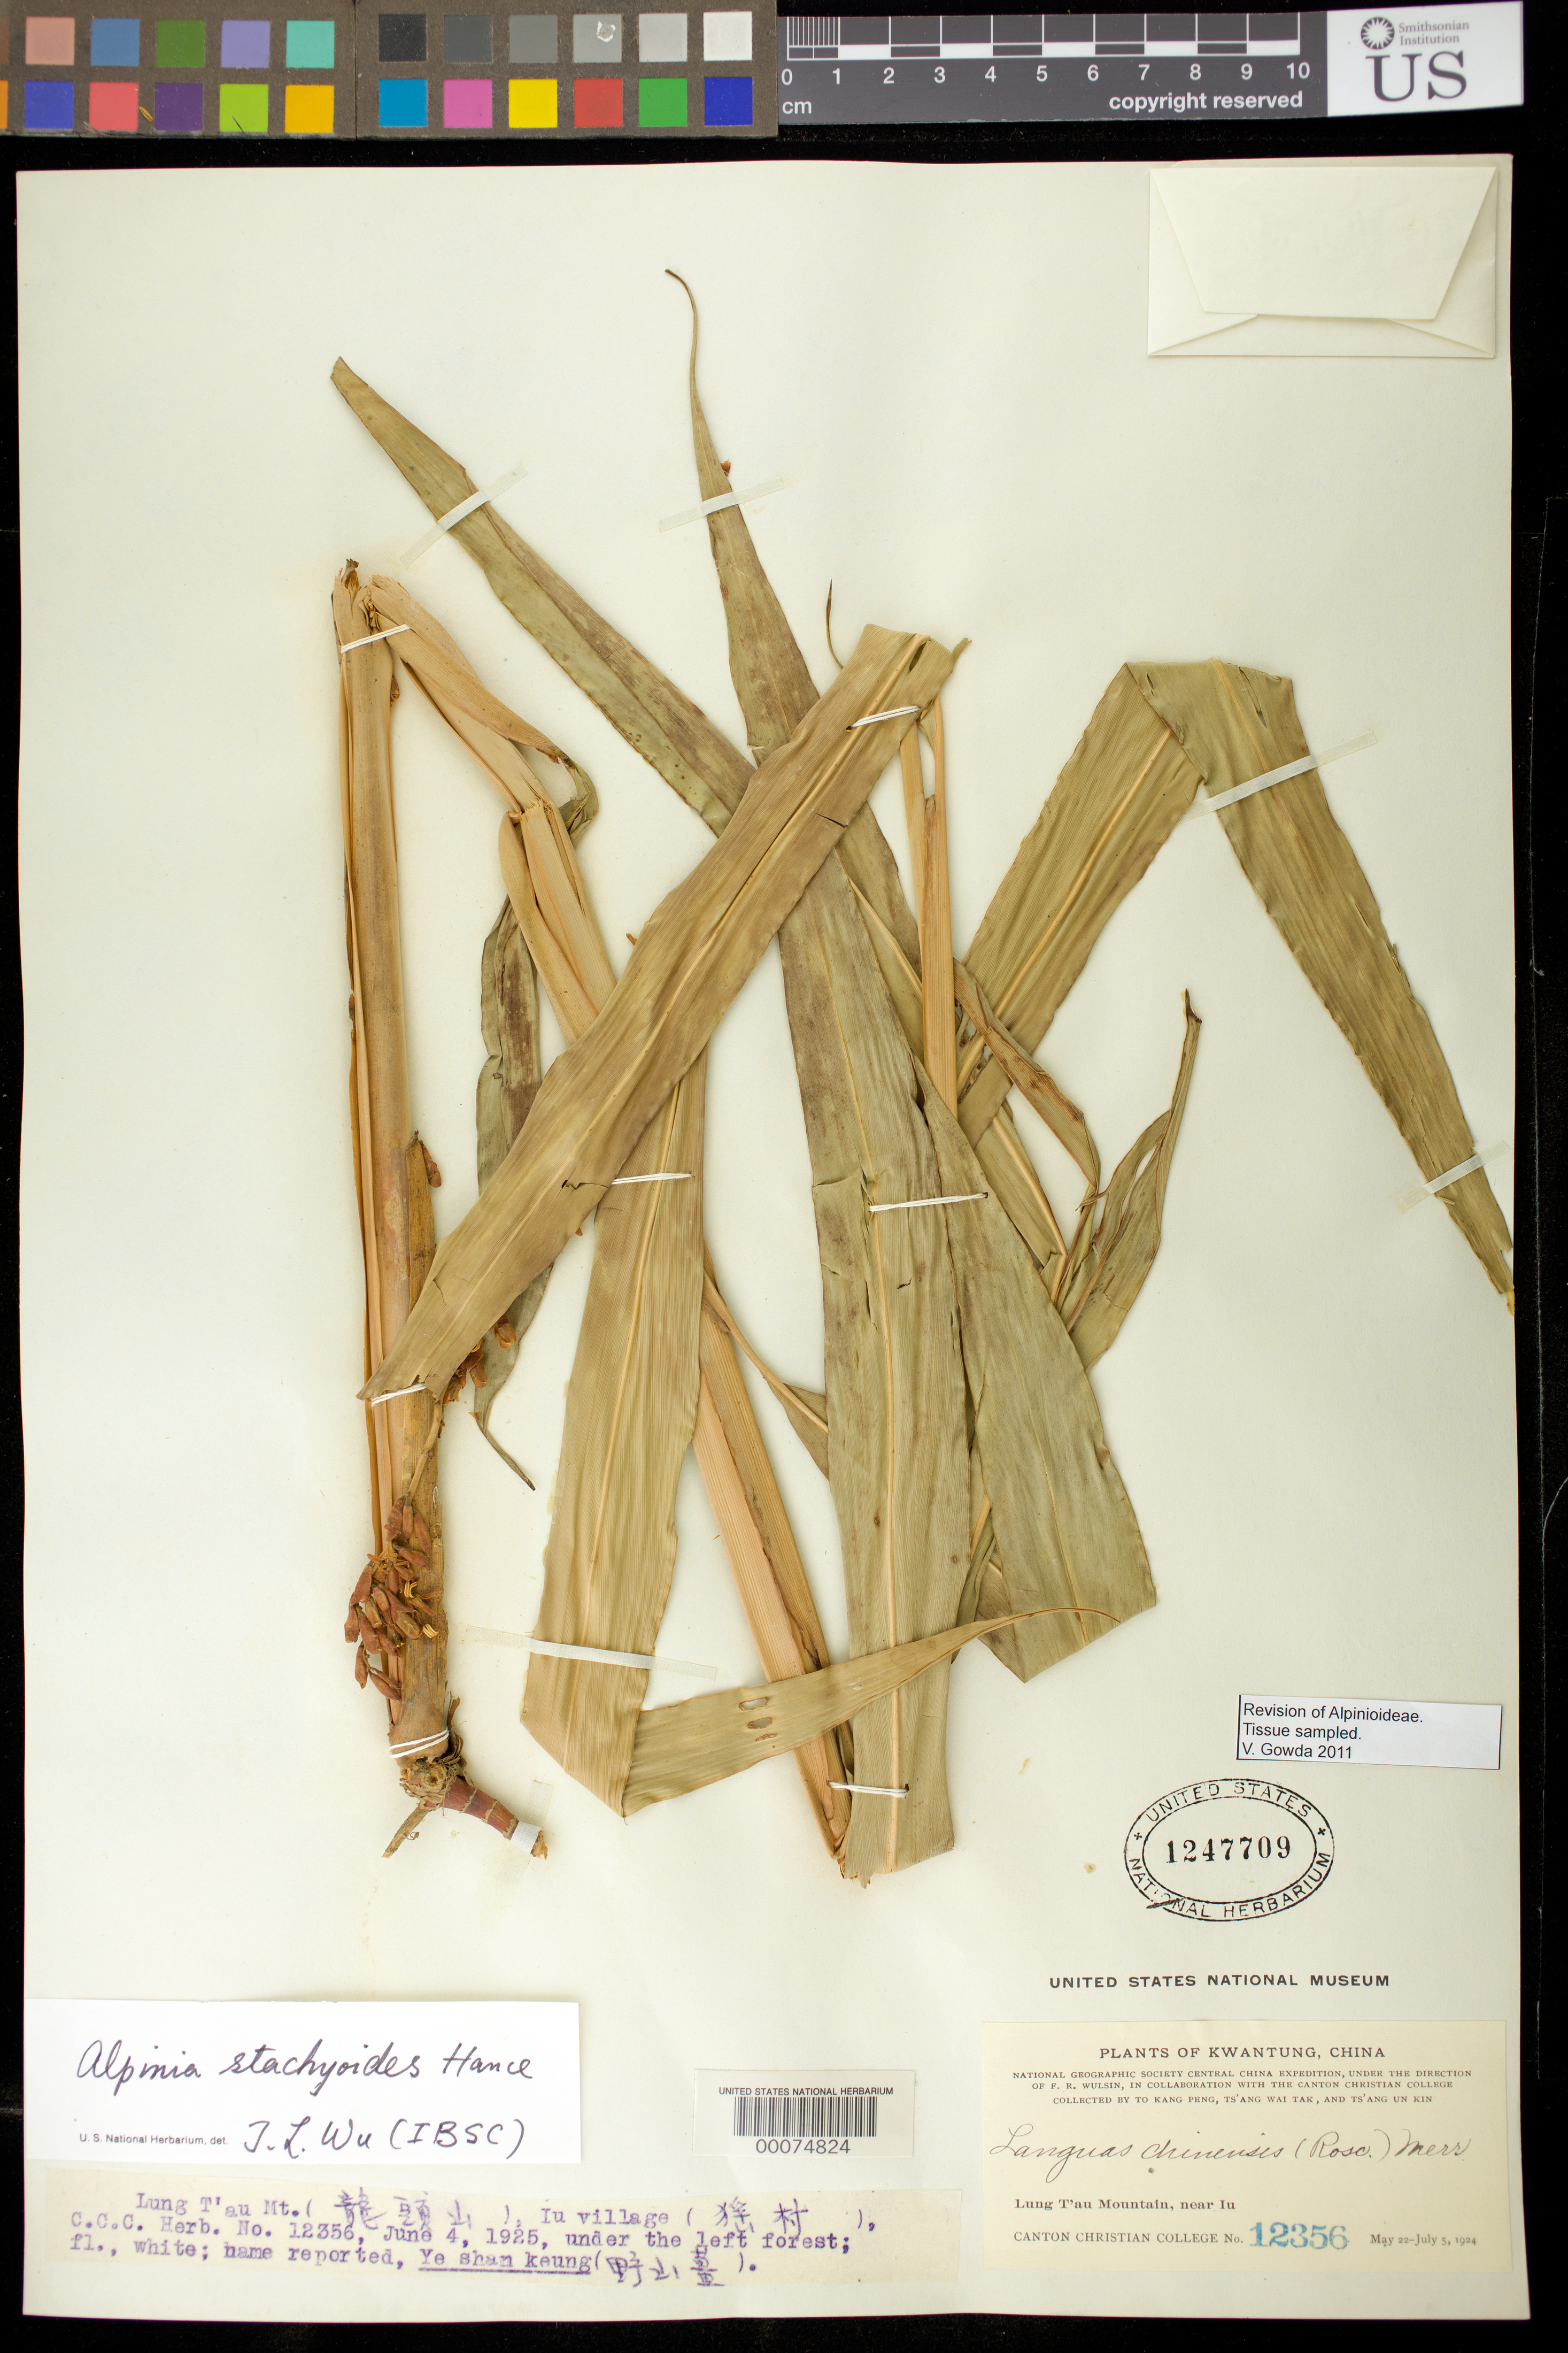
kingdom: Plantae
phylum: Tracheophyta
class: Liliopsida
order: Zingiberales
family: Zingiberaceae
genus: Alpinia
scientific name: Alpinia stachyoides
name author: Hance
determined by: Wu, Te-Ling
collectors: T. K. Peng, T. Tak & T. Kin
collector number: Canton Christ. College 12356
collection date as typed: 04 Jun 1925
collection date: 1925-06-04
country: China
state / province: Guangdong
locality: Lung t'au mt., in village near iu, under the left forest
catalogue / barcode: US 1247709